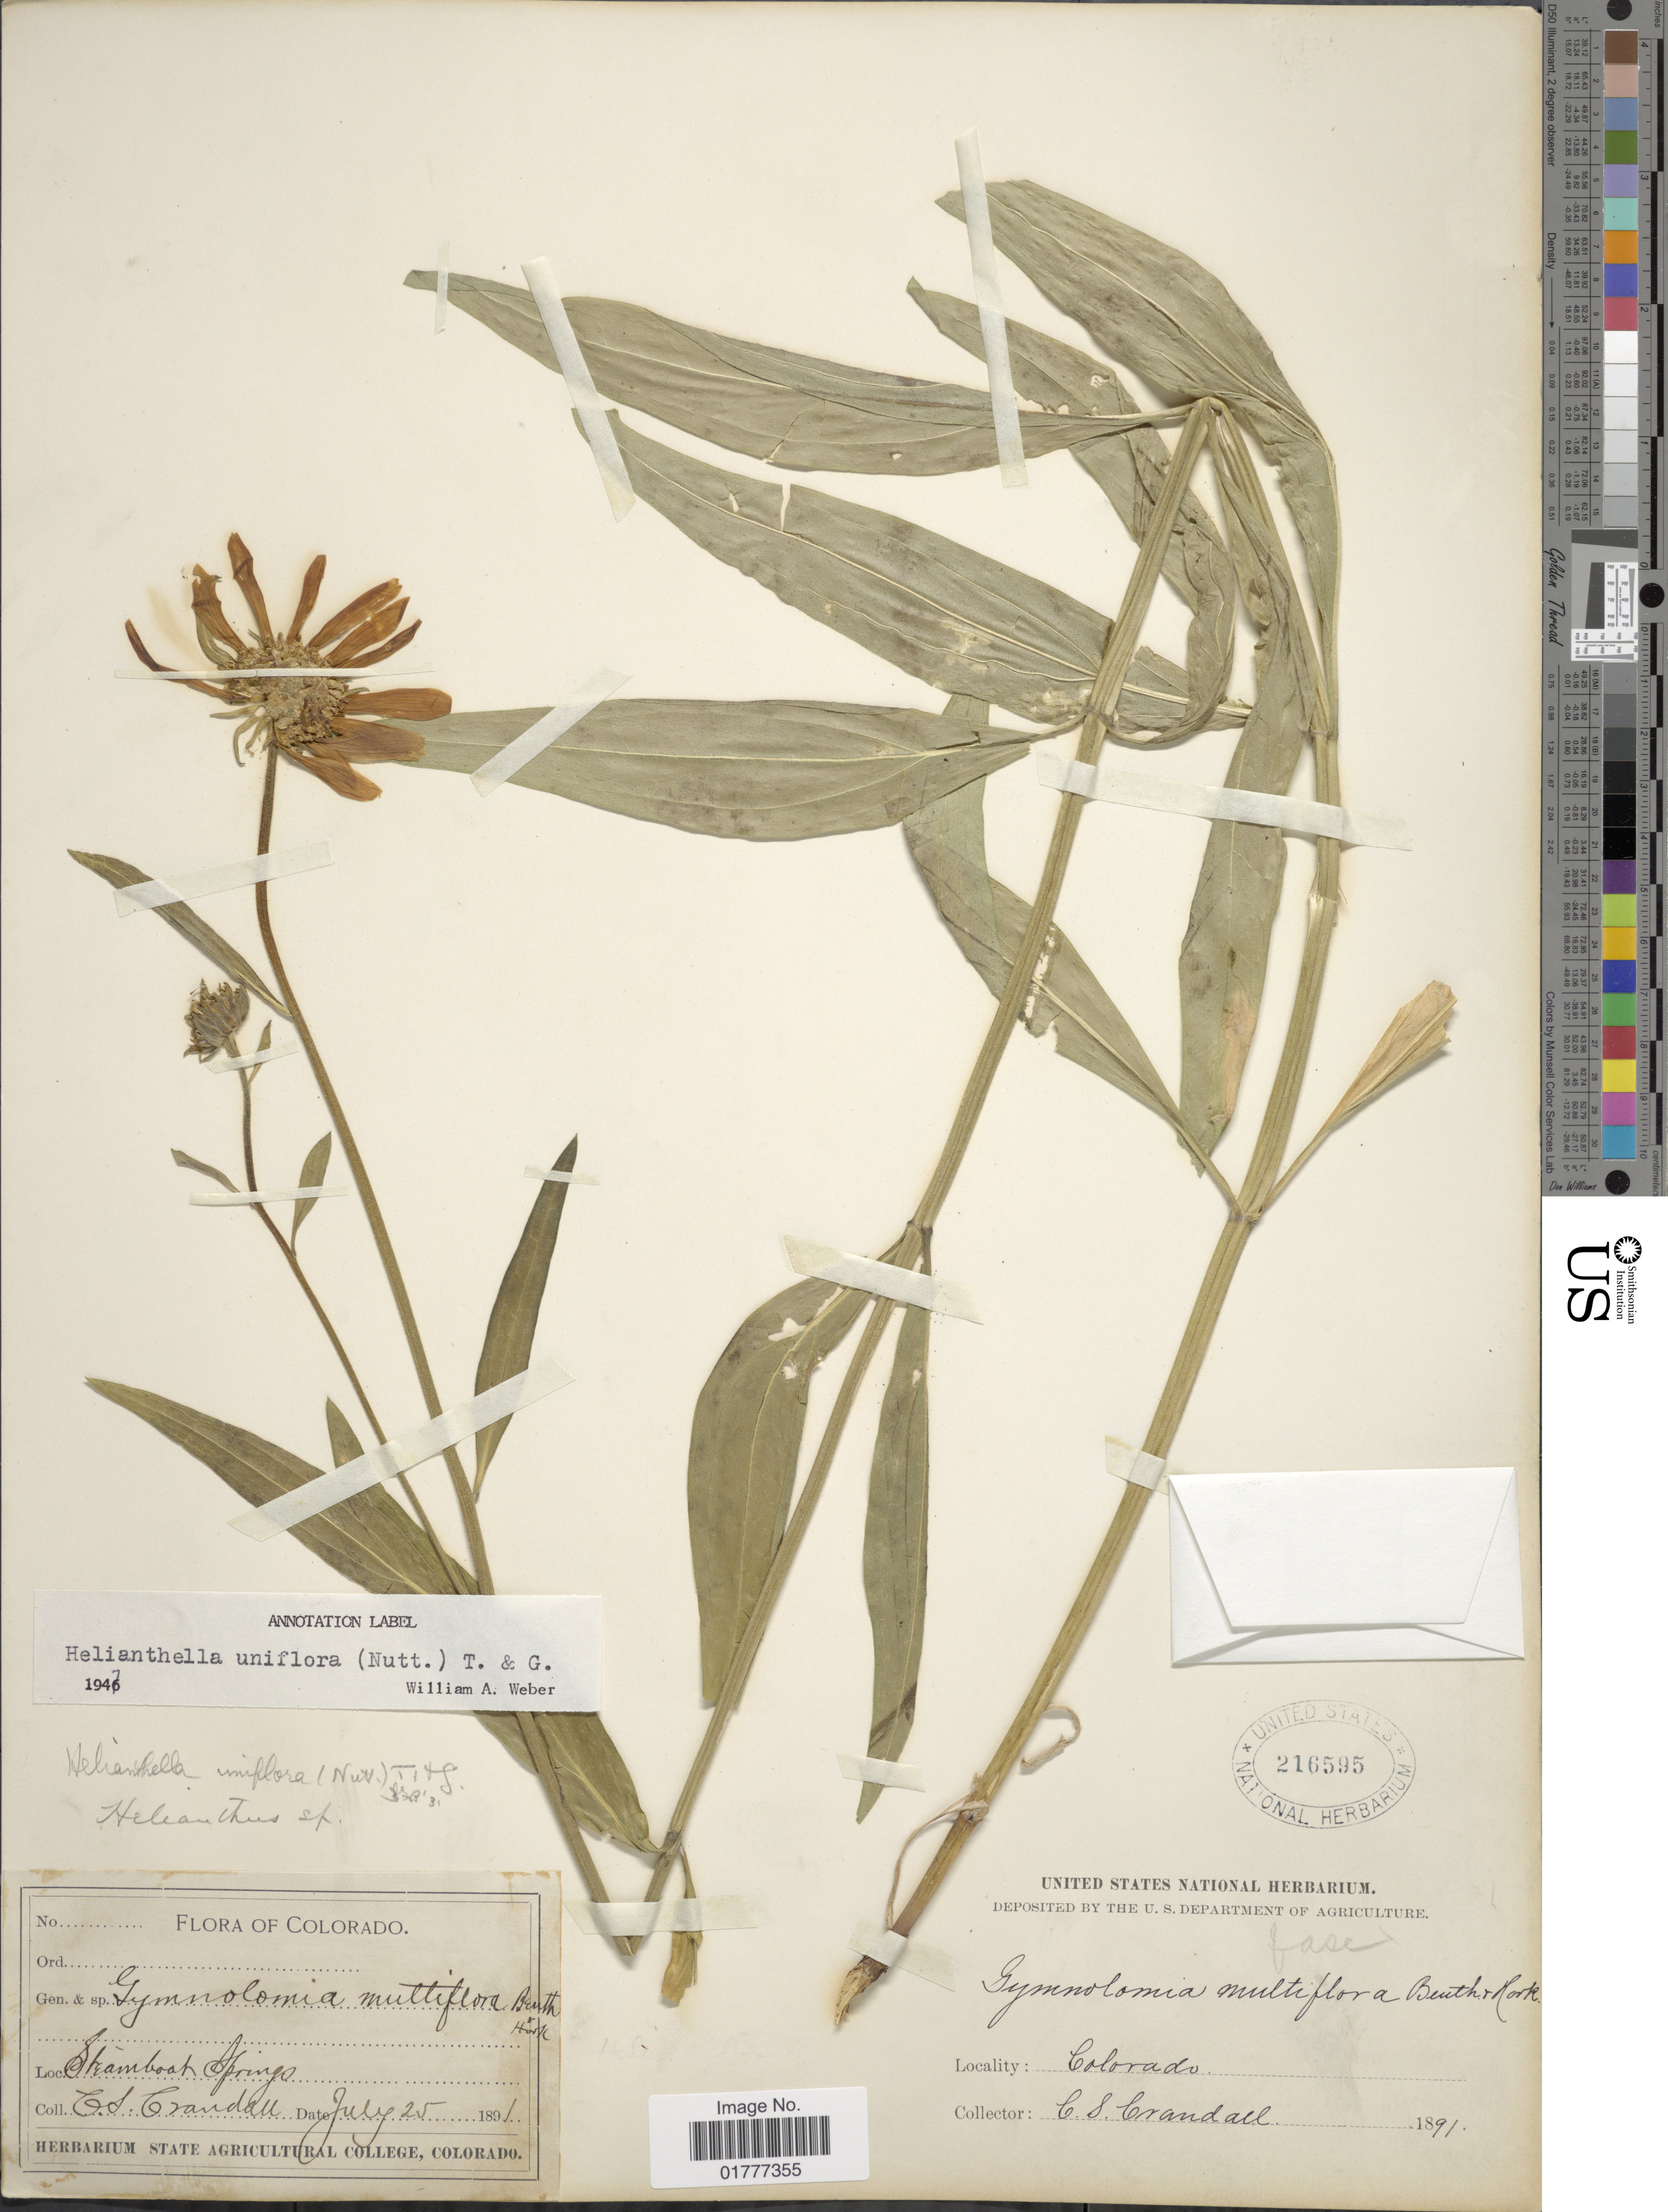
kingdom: Plantae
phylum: Tracheophyta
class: Magnoliopsida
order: Asterales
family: Asteraceae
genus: Helianthella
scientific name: Helianthella uniflora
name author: Torr. & A. Gray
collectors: C. Crandall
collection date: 1891-07-25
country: United States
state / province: Colorado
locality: Steamboat Springs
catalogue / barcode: US 216595